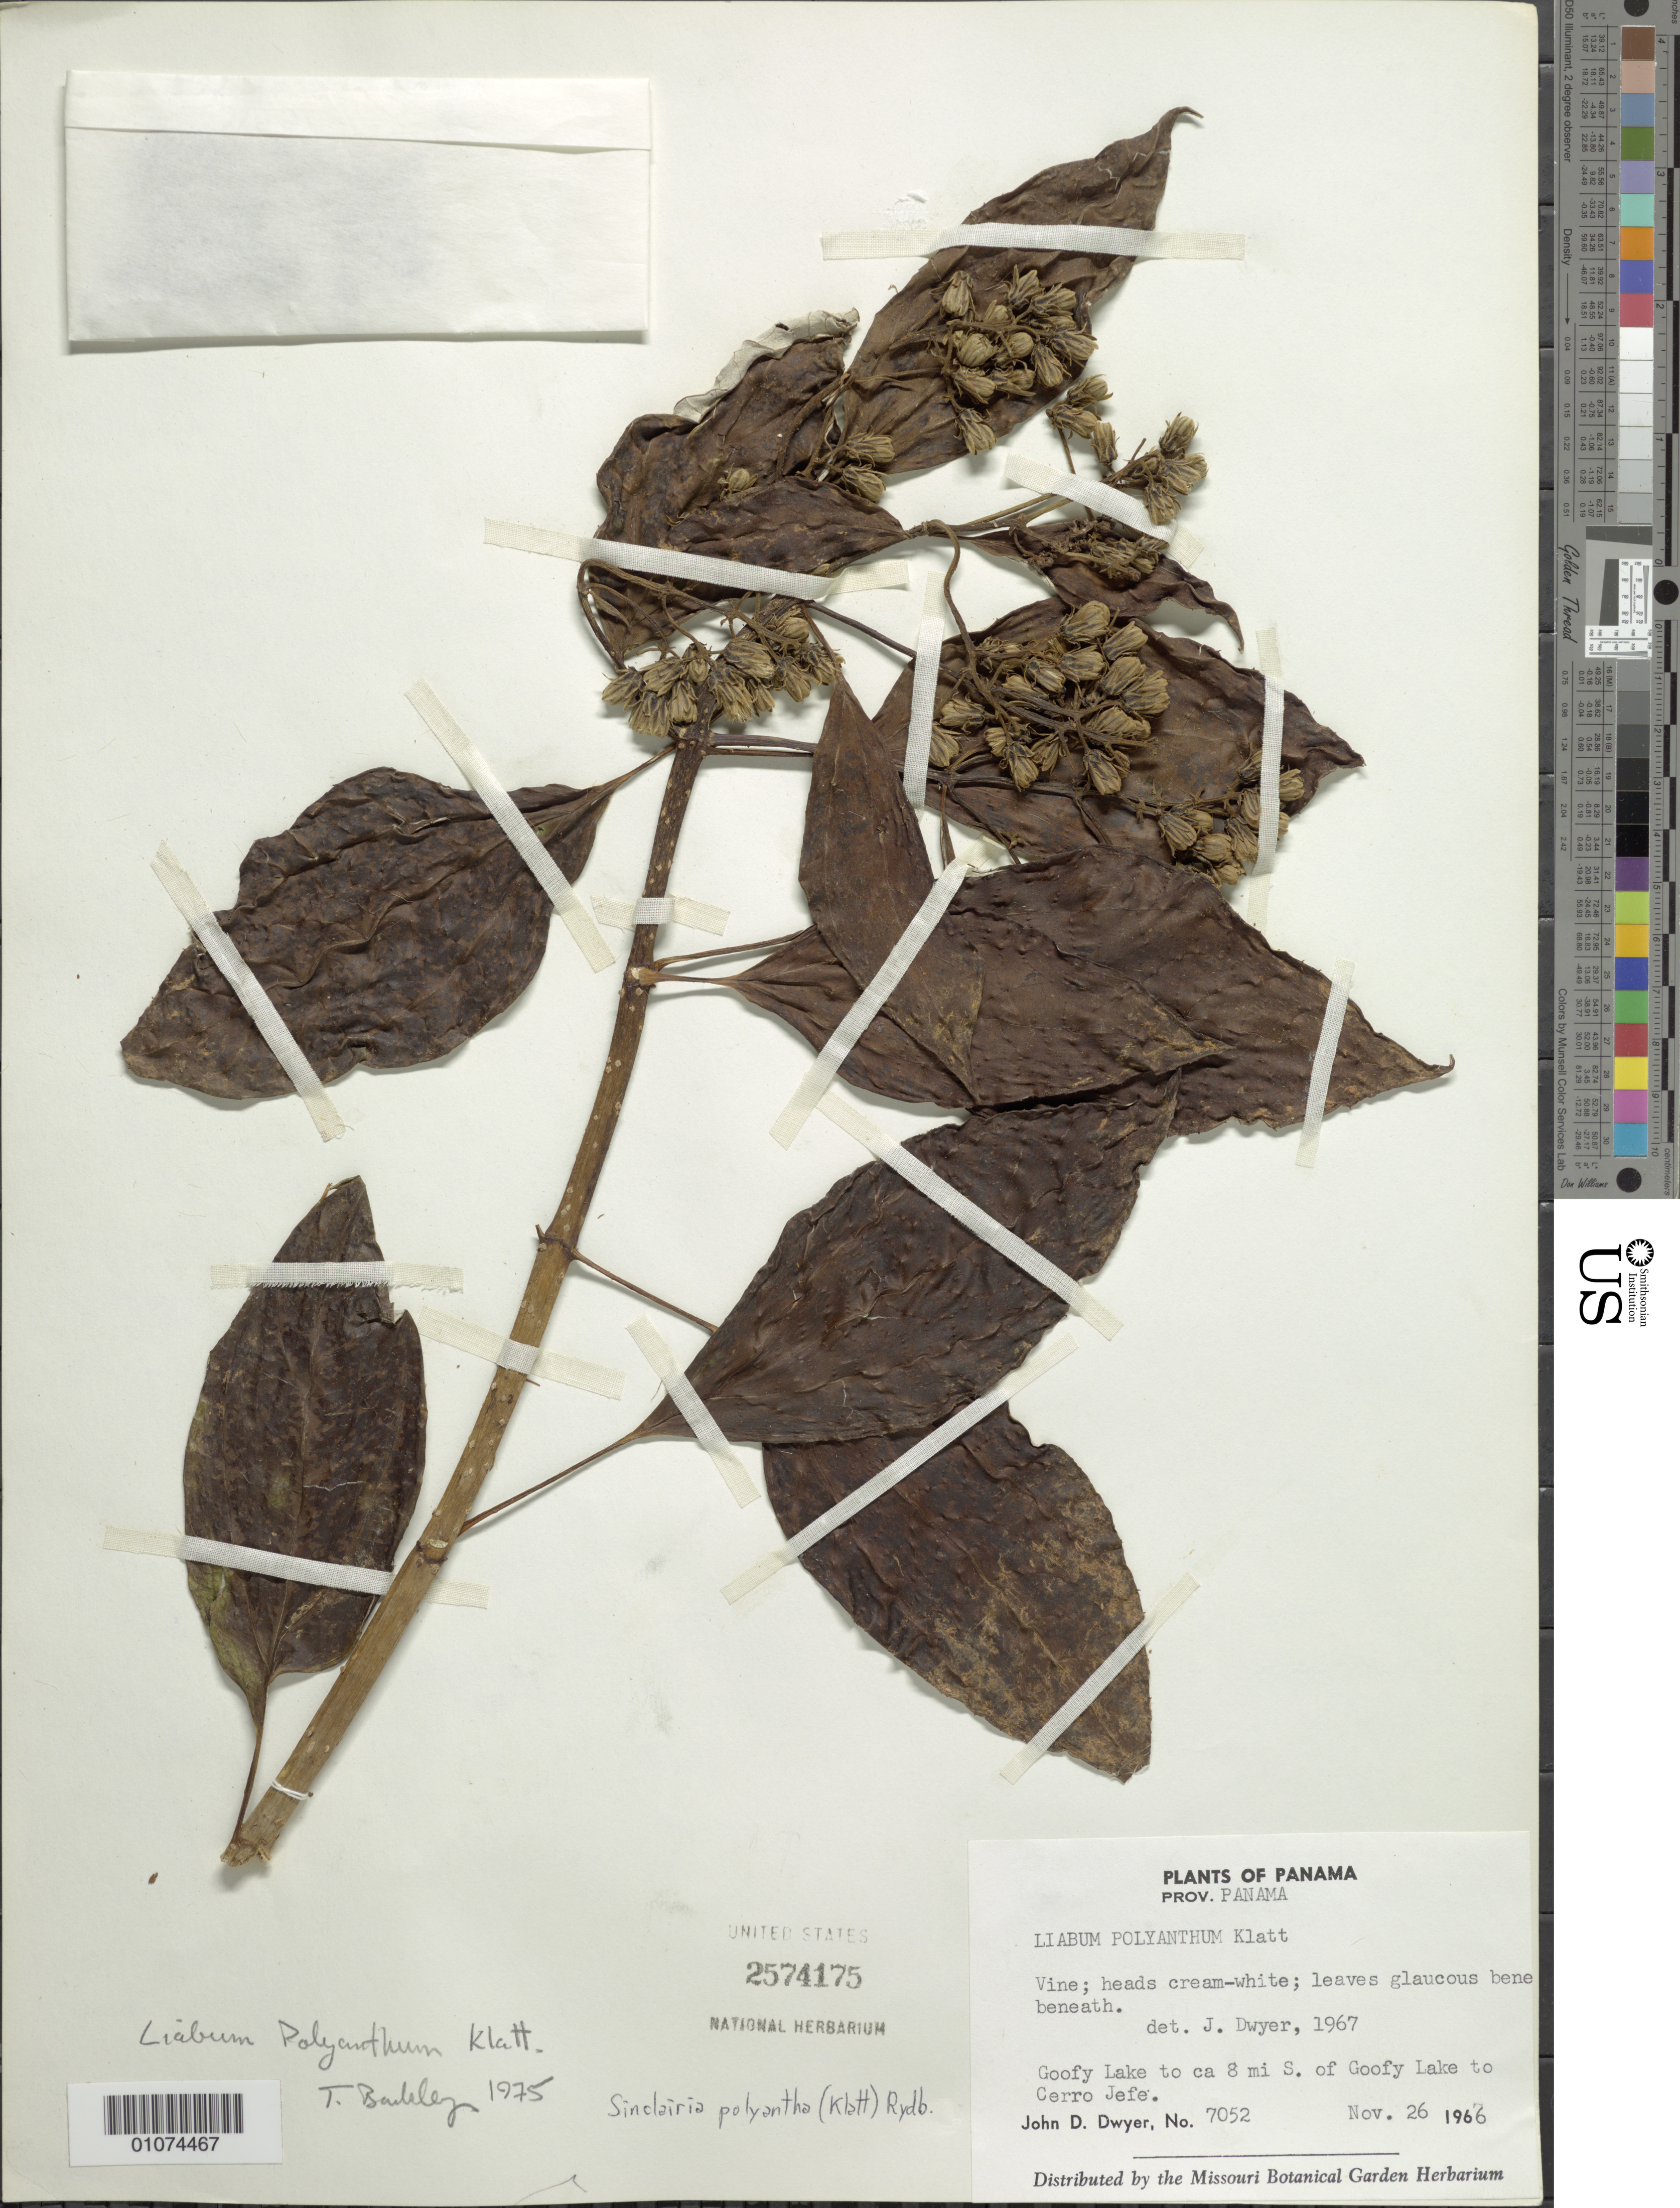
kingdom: Plantae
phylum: Tracheophyta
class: Magnoliopsida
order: Asterales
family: Asteraceae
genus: Sinclairia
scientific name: Sinclairia polyantha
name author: (Klatt) Rydb.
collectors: J. D. Dwyer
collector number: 7052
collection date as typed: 26 November 1966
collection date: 1966-11-26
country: Panama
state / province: Panamá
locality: Goofy Lake to ca 8mi S. of Goofy lake to Cerro Jefe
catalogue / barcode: US 2574175